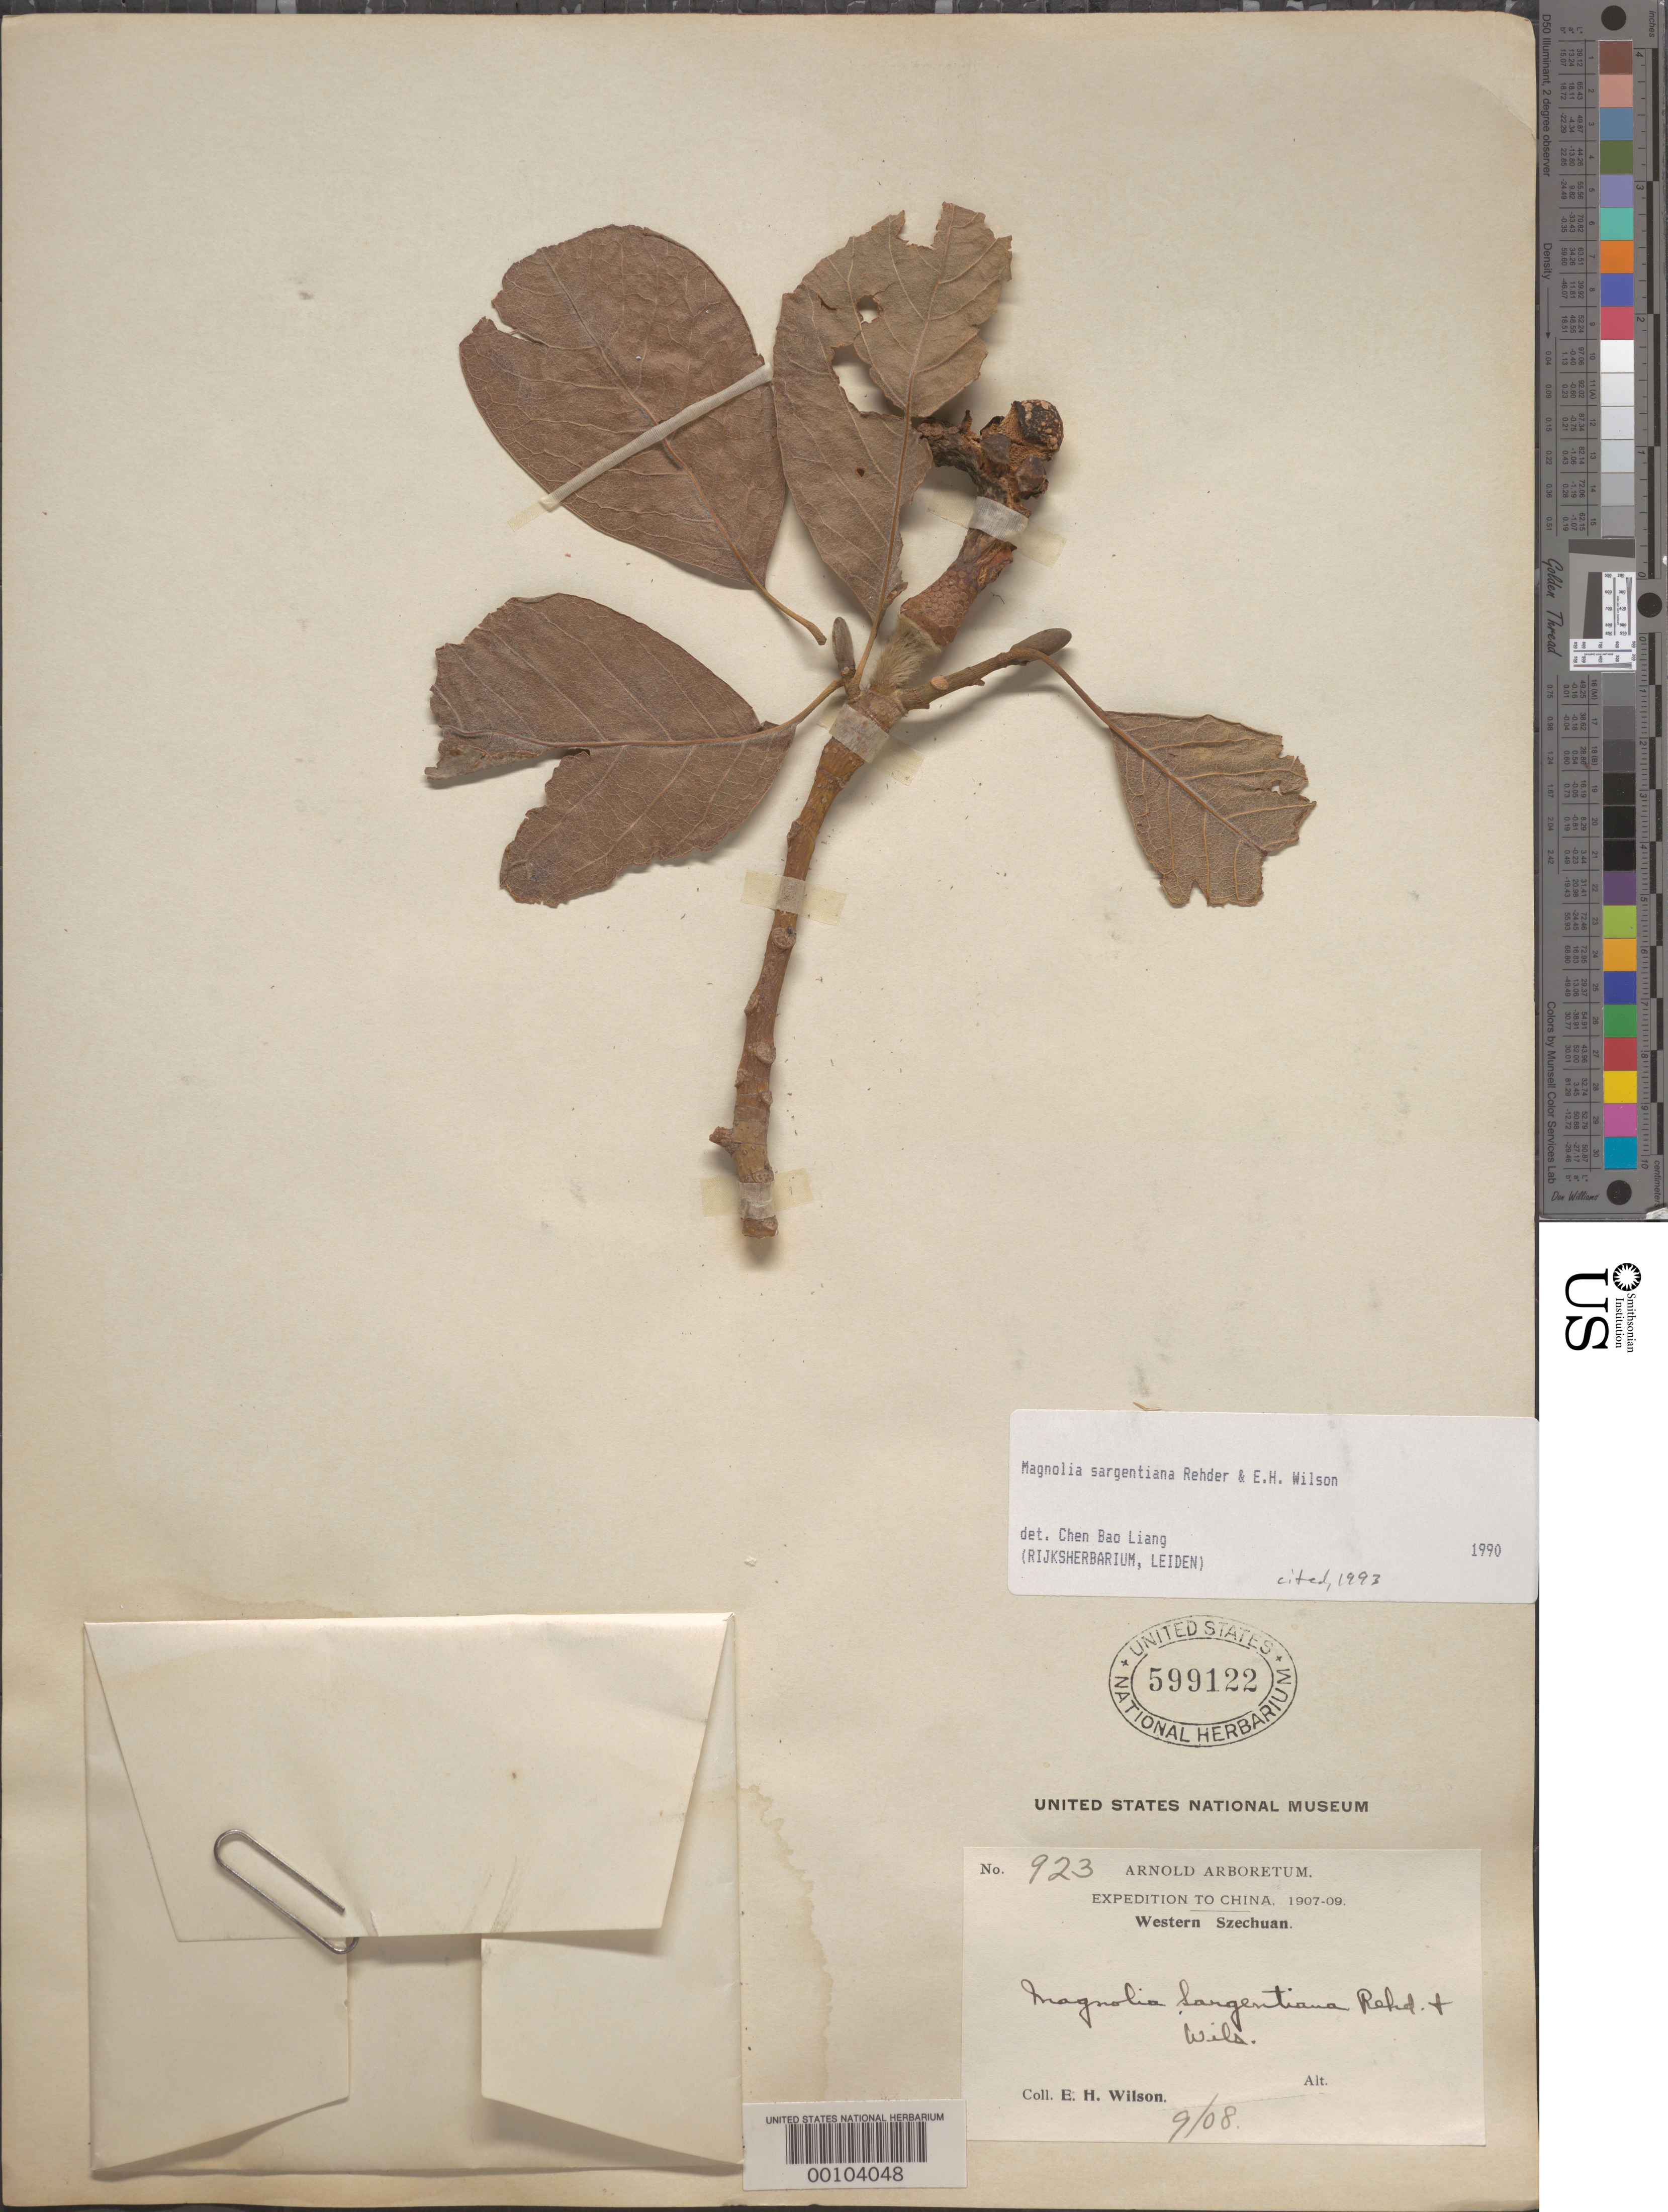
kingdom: Plantae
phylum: Tracheophyta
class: Magnoliopsida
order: Magnoliales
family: Magnoliaceae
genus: Magnolia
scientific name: Magnolia sargentiana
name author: Rehder & E.H. Wilson in Sarg.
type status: Paratype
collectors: E. H. Wilson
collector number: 923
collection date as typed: Sep 1908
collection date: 1908-09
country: China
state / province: Sichuan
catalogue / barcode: US 599122